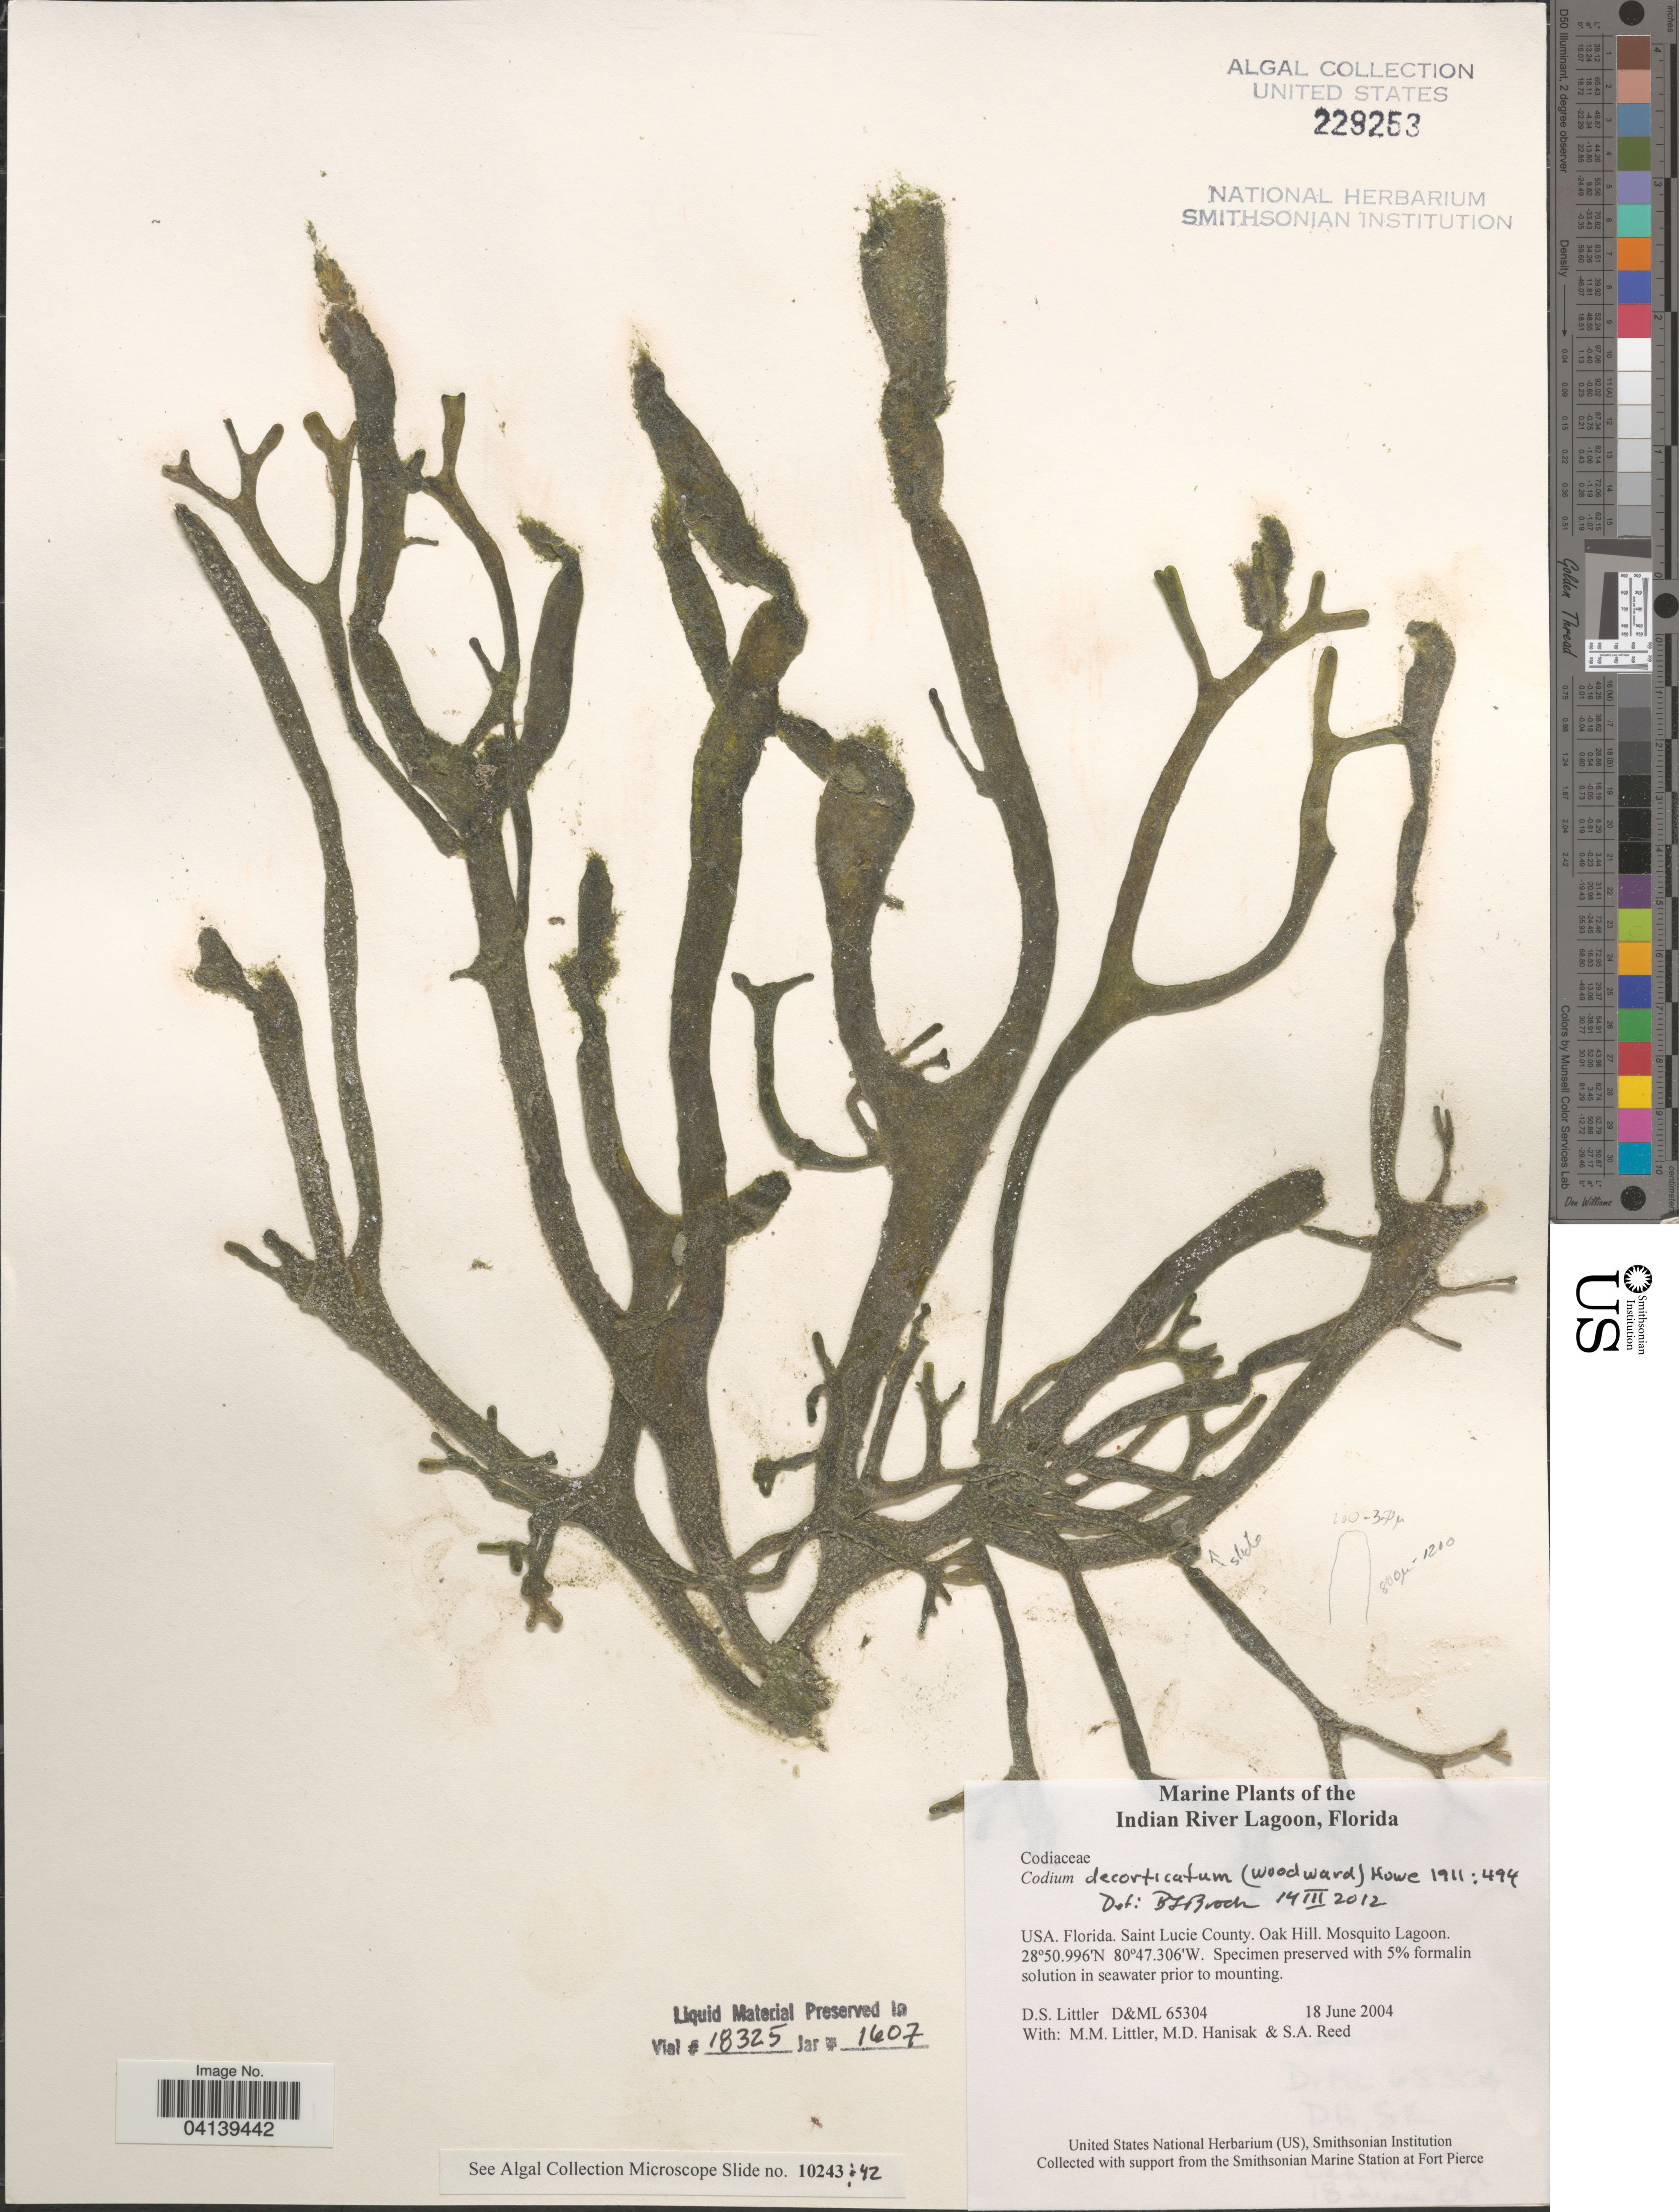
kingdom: Plantae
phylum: Chlorophyta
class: Ulvophyceae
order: Bryopsidales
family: Codiaceae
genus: Codium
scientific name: Codium decorticatum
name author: (Woodw.) M. Howe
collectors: D. S. Littler, M. Hanisak & S. Reed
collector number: D&ML65304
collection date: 2004-06-18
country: United States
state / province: Florida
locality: Indian River Lagoon. Saint Lucie County. Oak Hill. Mosquito Lagoon.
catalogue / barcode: US 229253